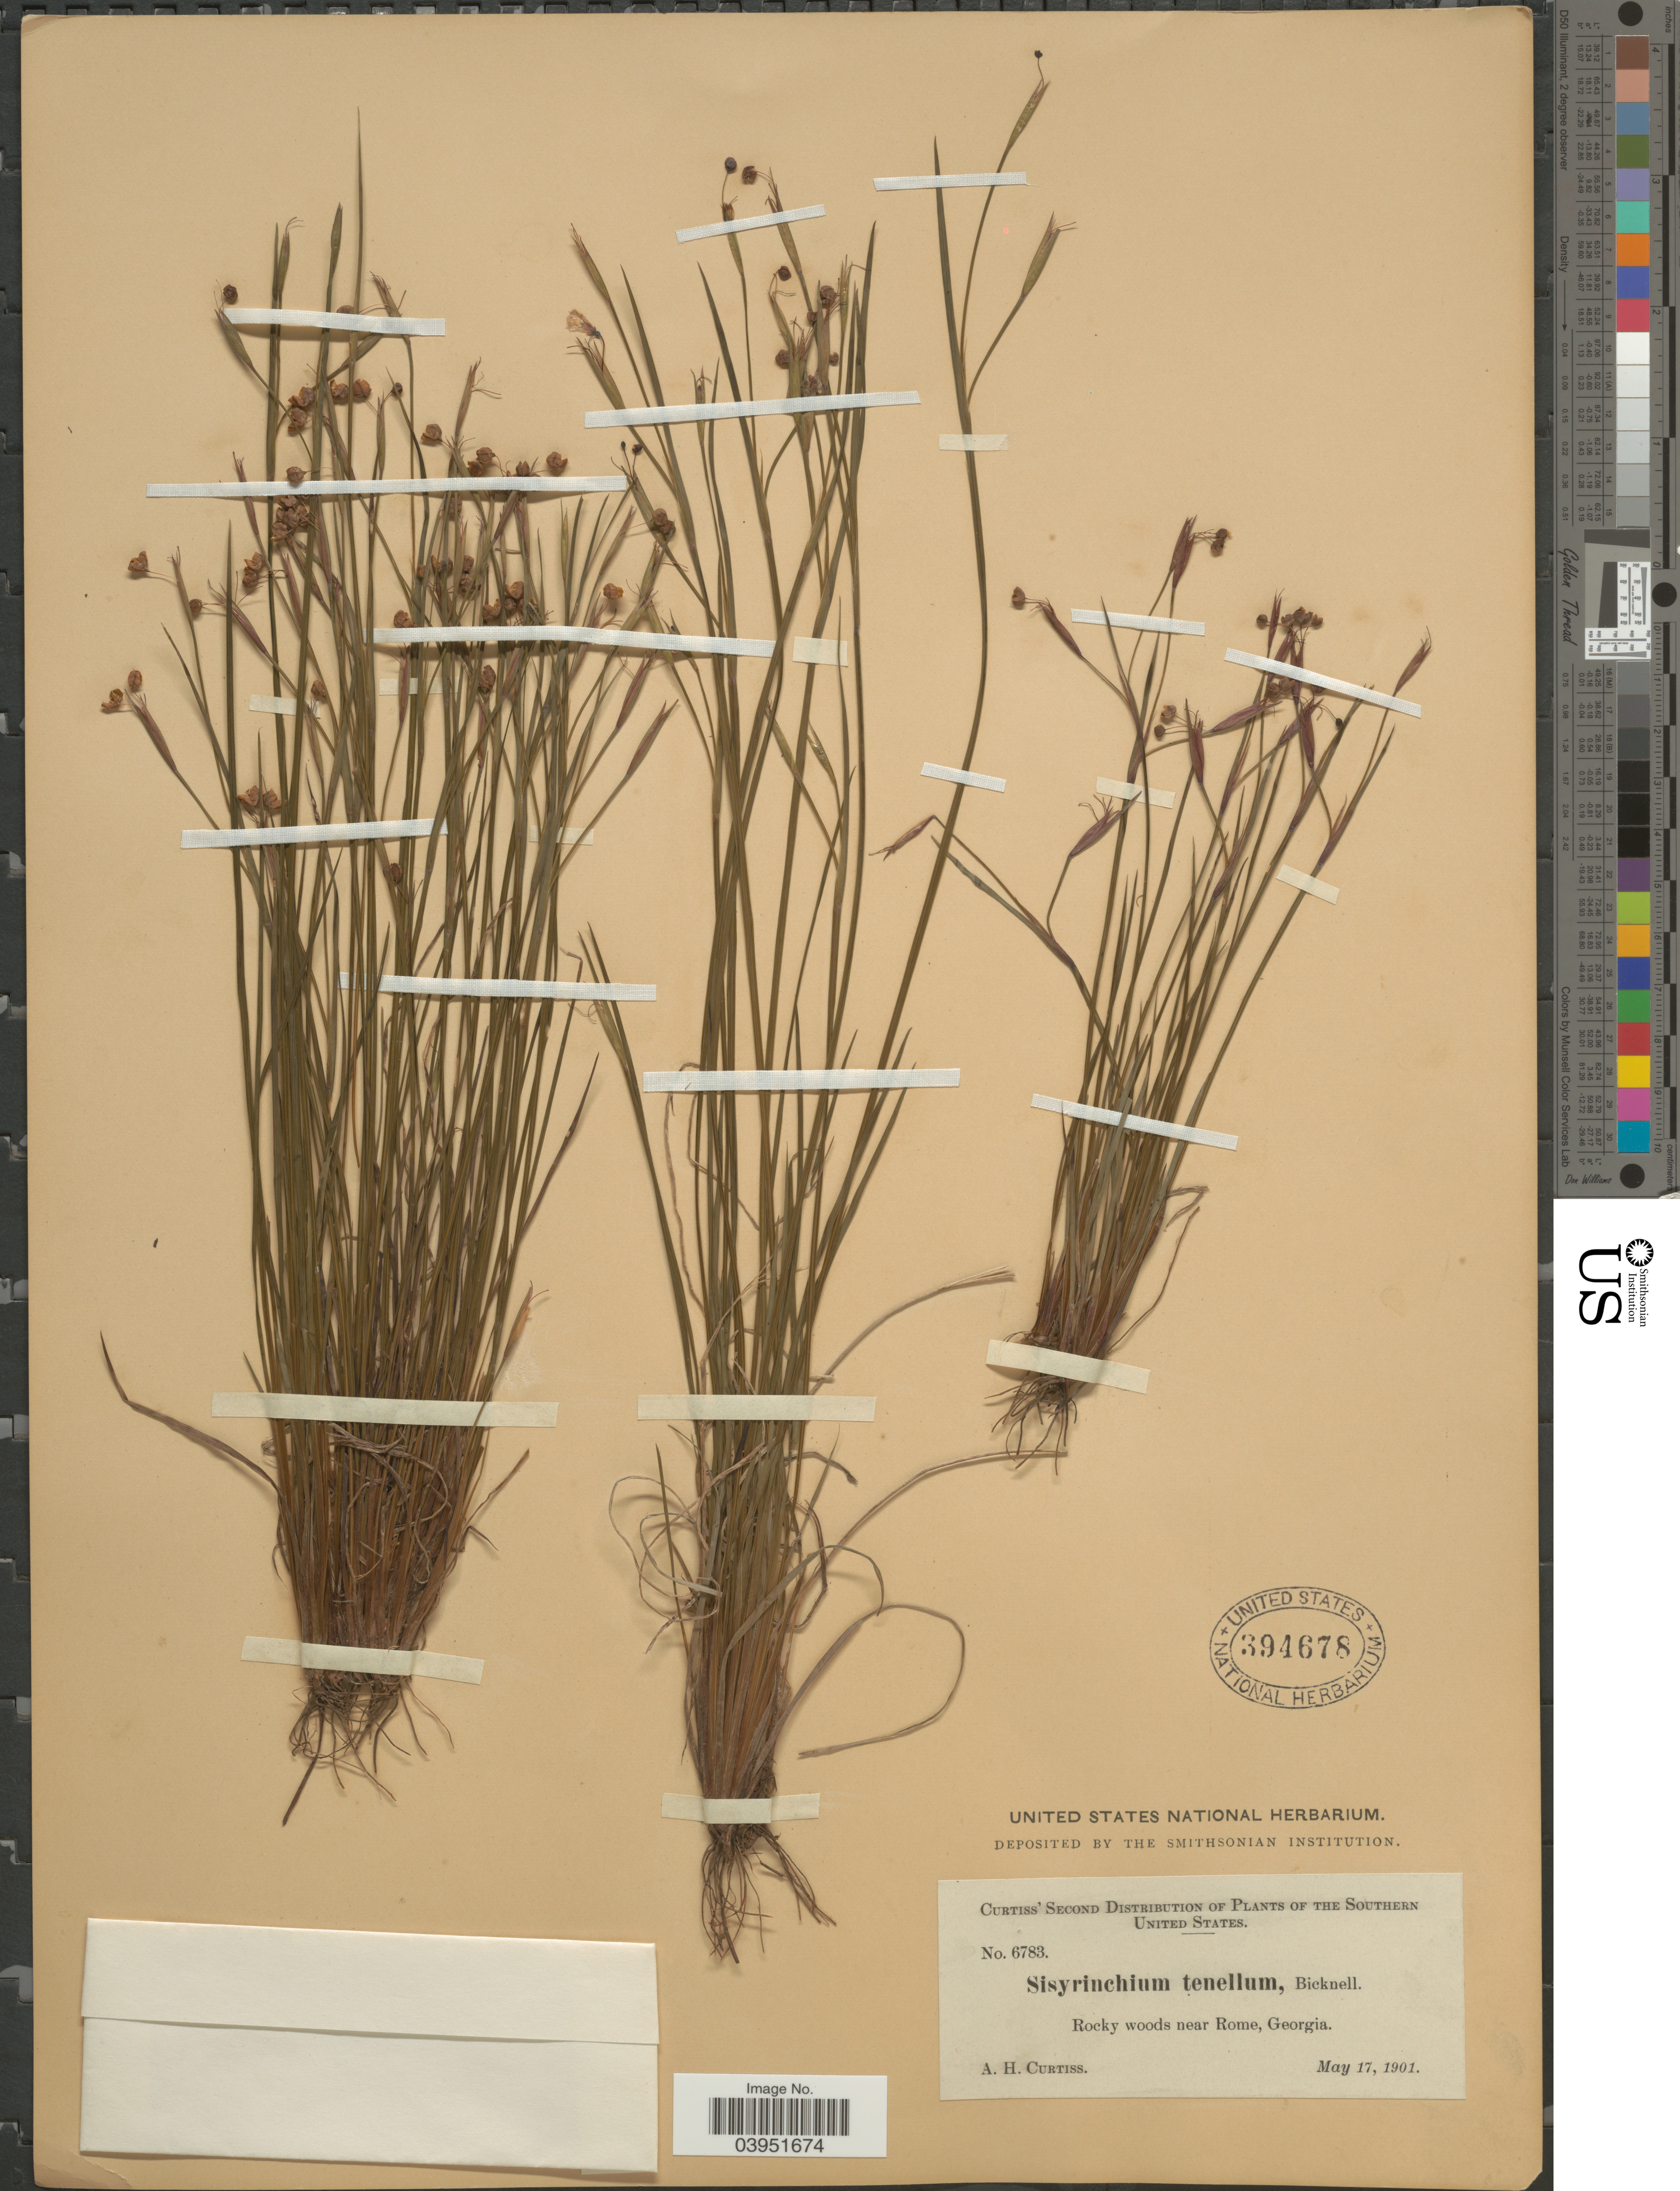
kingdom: Plantae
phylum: Tracheophyta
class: Liliopsida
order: Asparagales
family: Iridaceae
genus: Sisyrinchium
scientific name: Sisyrinchium tenellum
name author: E.P. Bicknell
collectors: A. H. Curtiss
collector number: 6783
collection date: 1901-05-17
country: United States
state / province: Georgia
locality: The Southern United States. Near Rome.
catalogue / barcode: US 394678